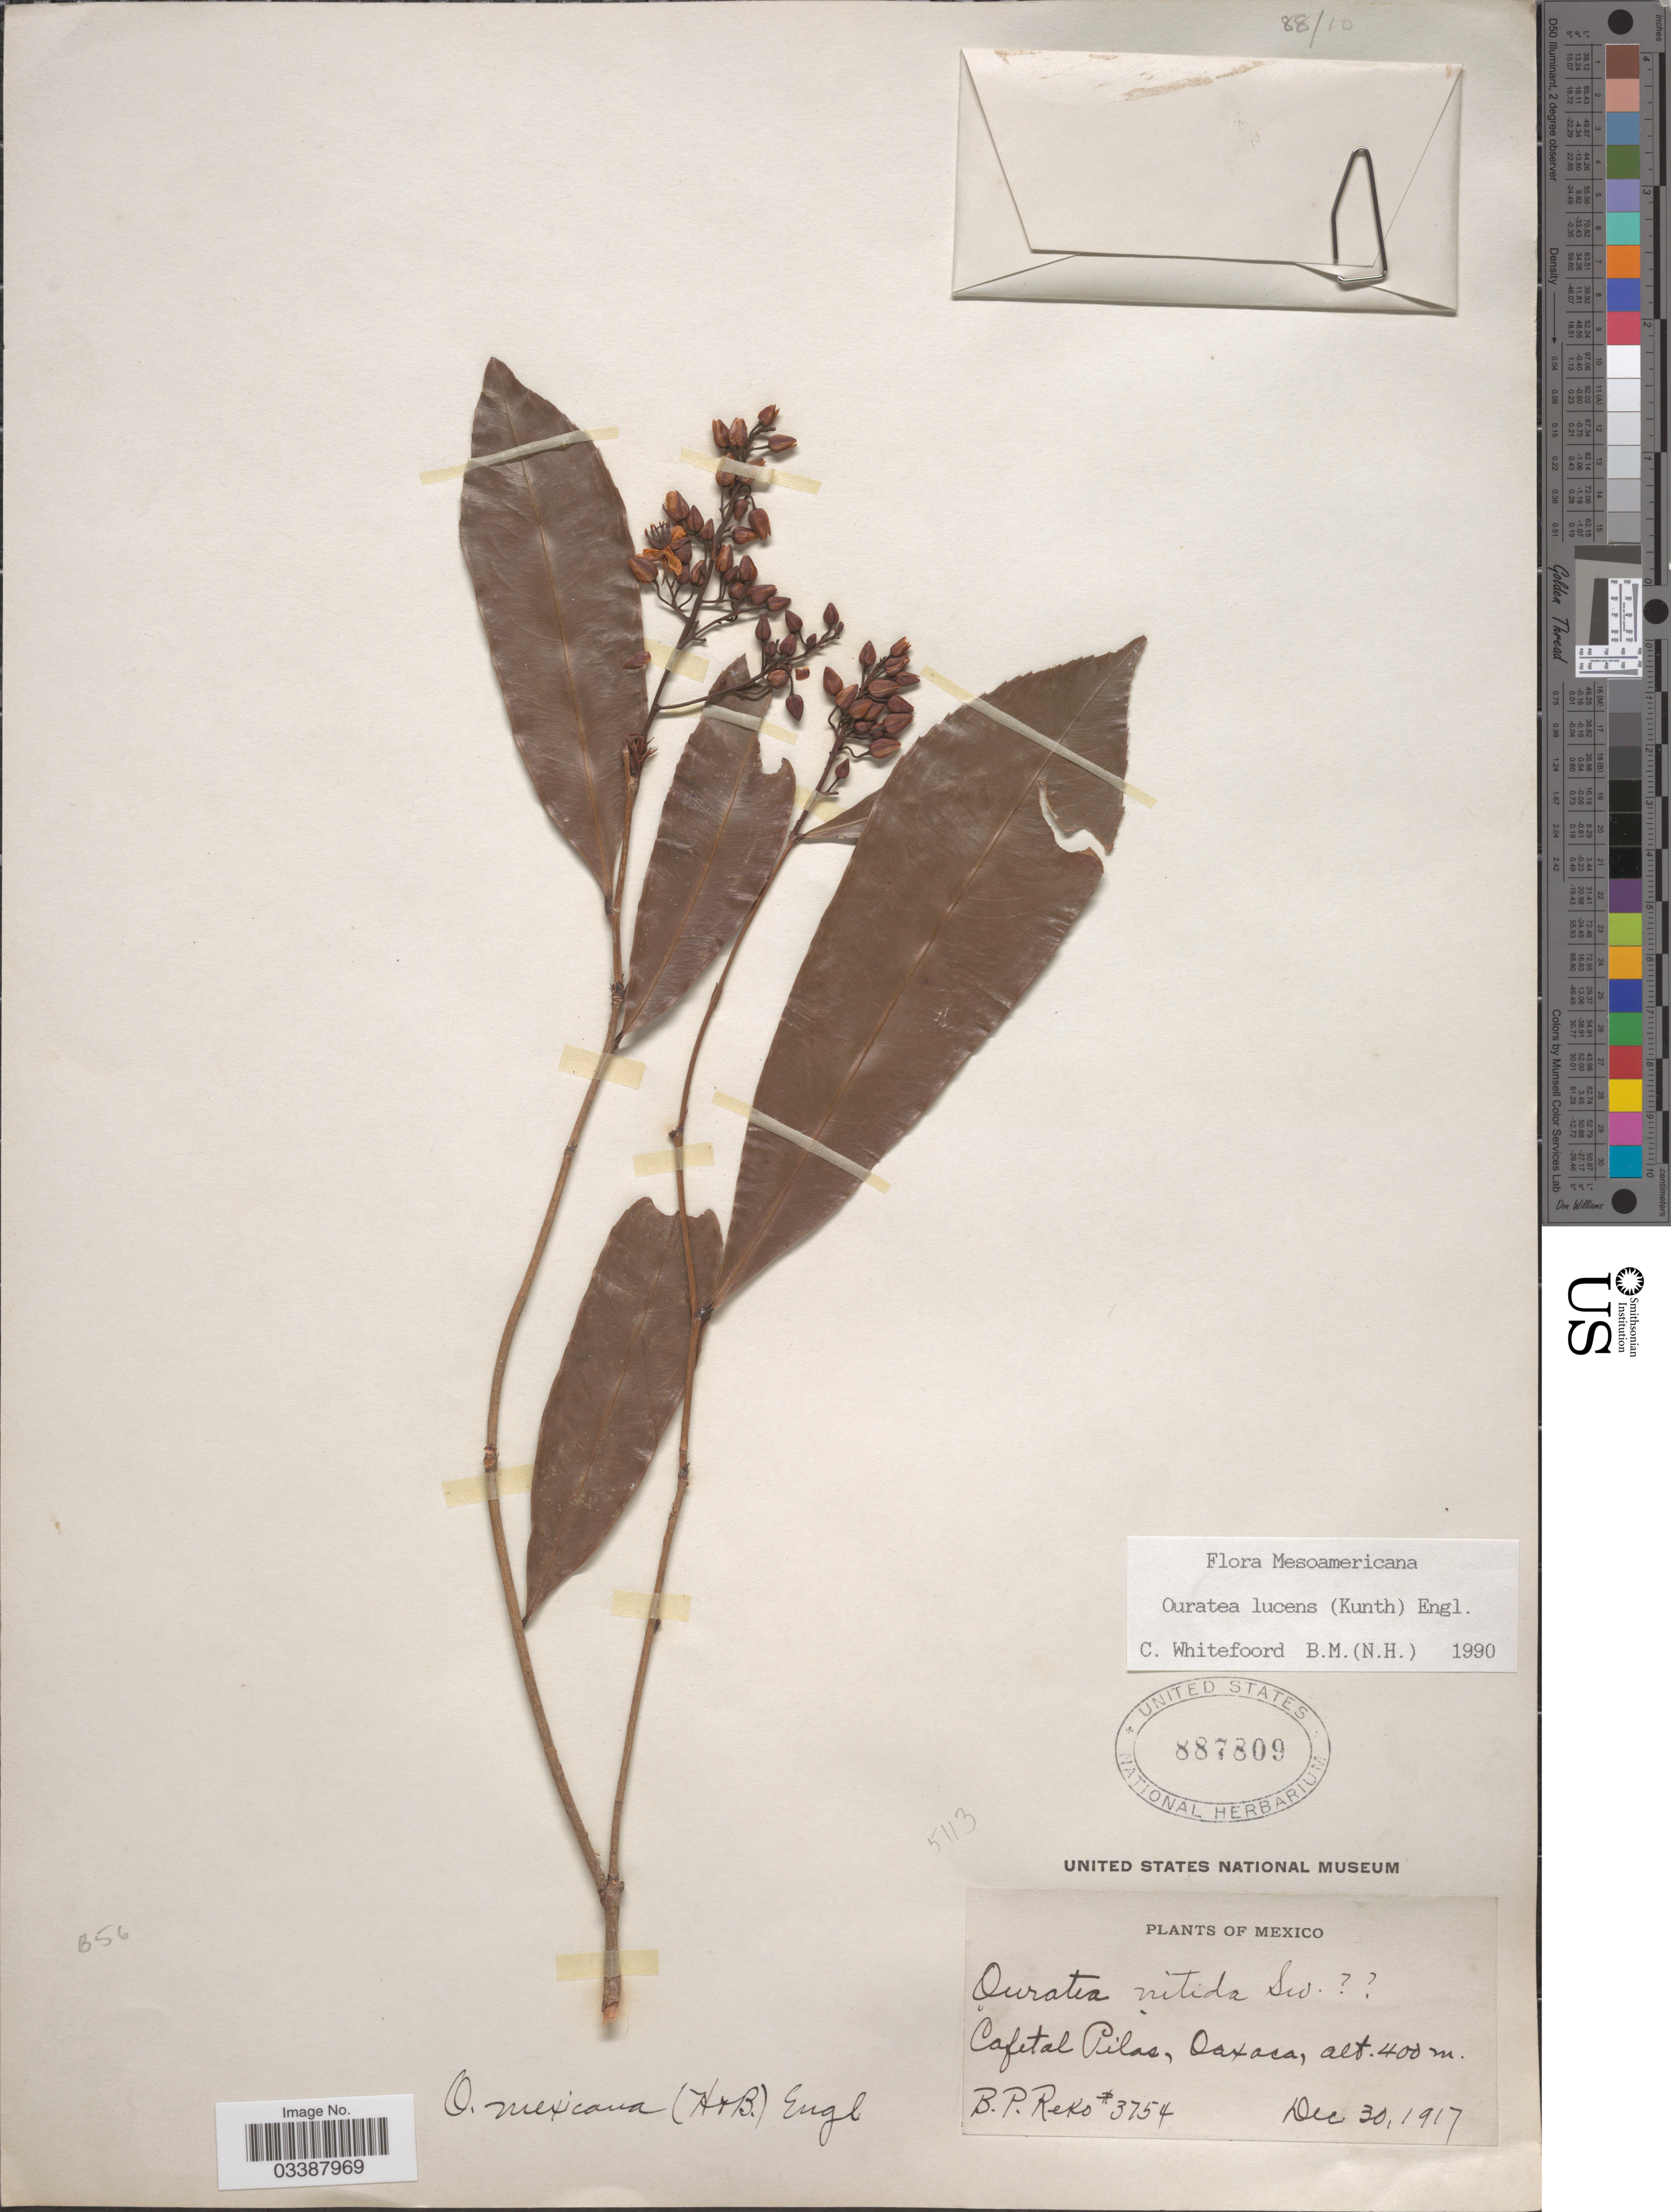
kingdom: Plantae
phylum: Tracheophyta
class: Magnoliopsida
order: Malpighiales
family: Ochnaceae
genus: Ouratea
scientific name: Ouratea lucens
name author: (Kunth) Engl.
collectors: B. P. Reko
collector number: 3754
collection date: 1917-12-30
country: Mexico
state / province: Oaxaca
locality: Cafetal Pilas.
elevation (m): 400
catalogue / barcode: US 887809